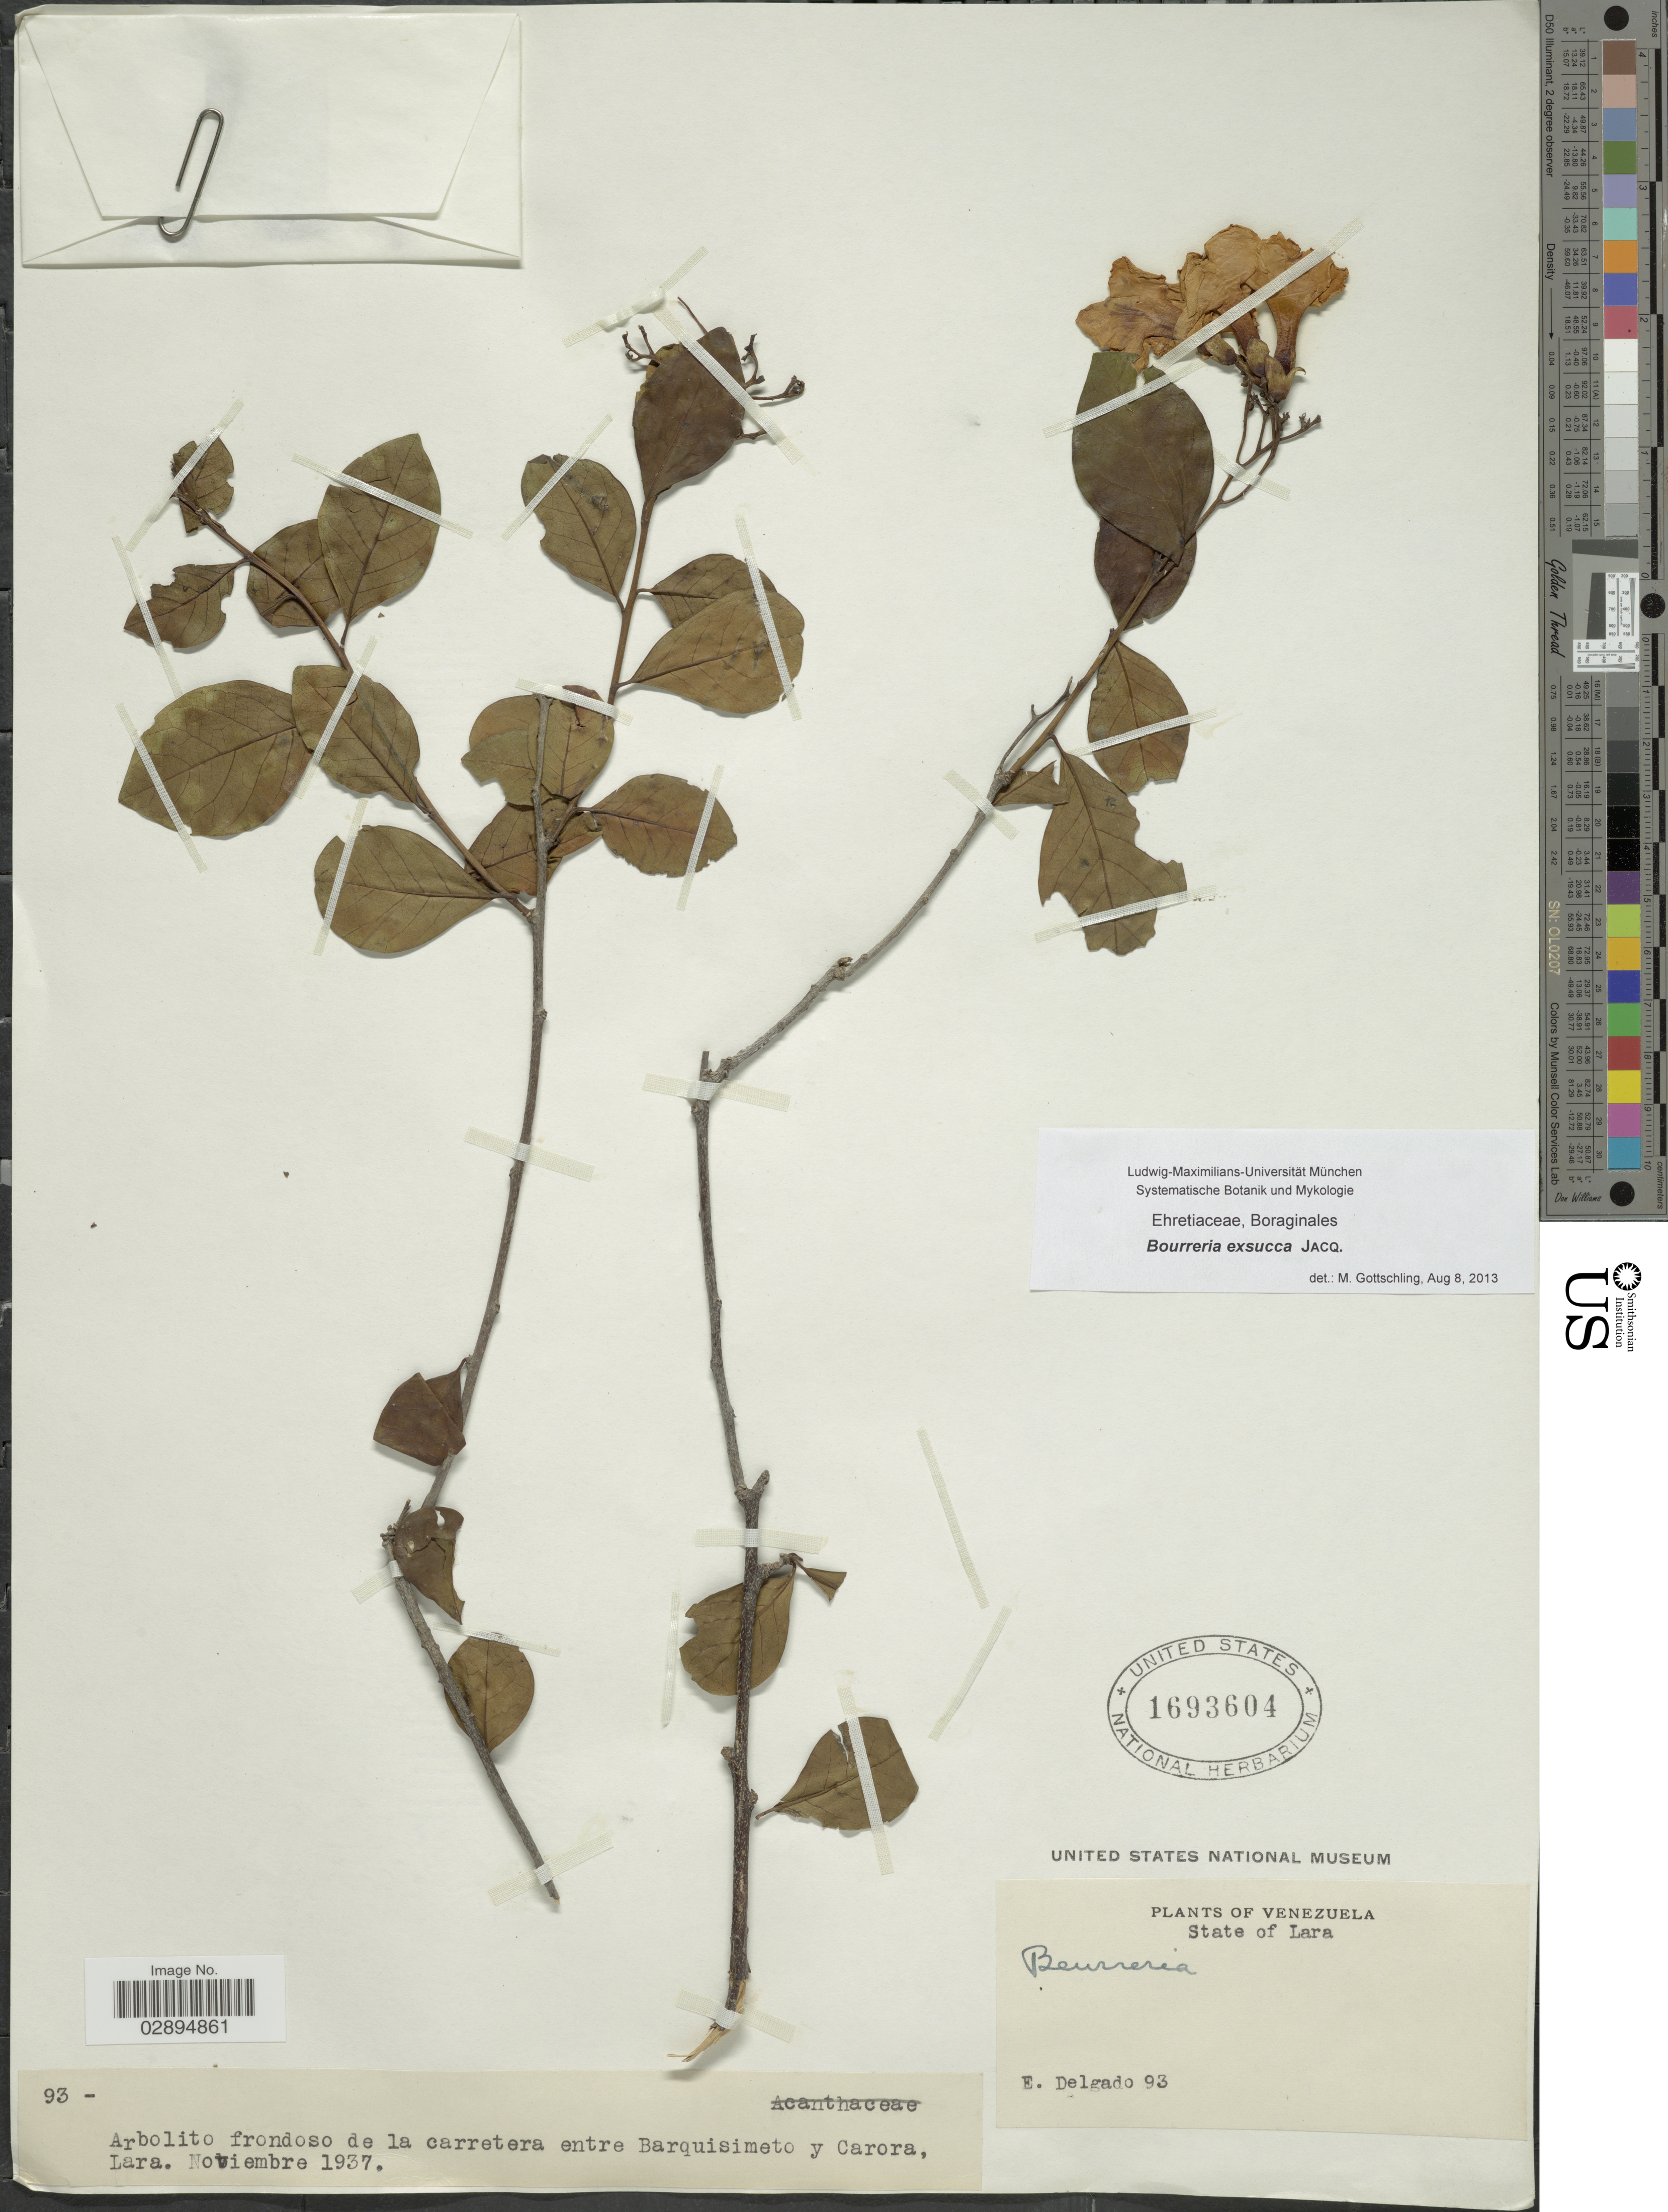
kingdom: Plantae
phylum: Tracheophyta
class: Magnoliopsida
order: Boraginales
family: Ehretiaceae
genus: Bourreria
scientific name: Bourreria exsucca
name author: (L.) Jacq.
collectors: E. Delgado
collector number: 93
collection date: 1937-11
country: Venezuela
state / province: Lara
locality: Arbolito frondoso de la carretera entre Barquisimeto y Carora, Lara.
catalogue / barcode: US 1693604